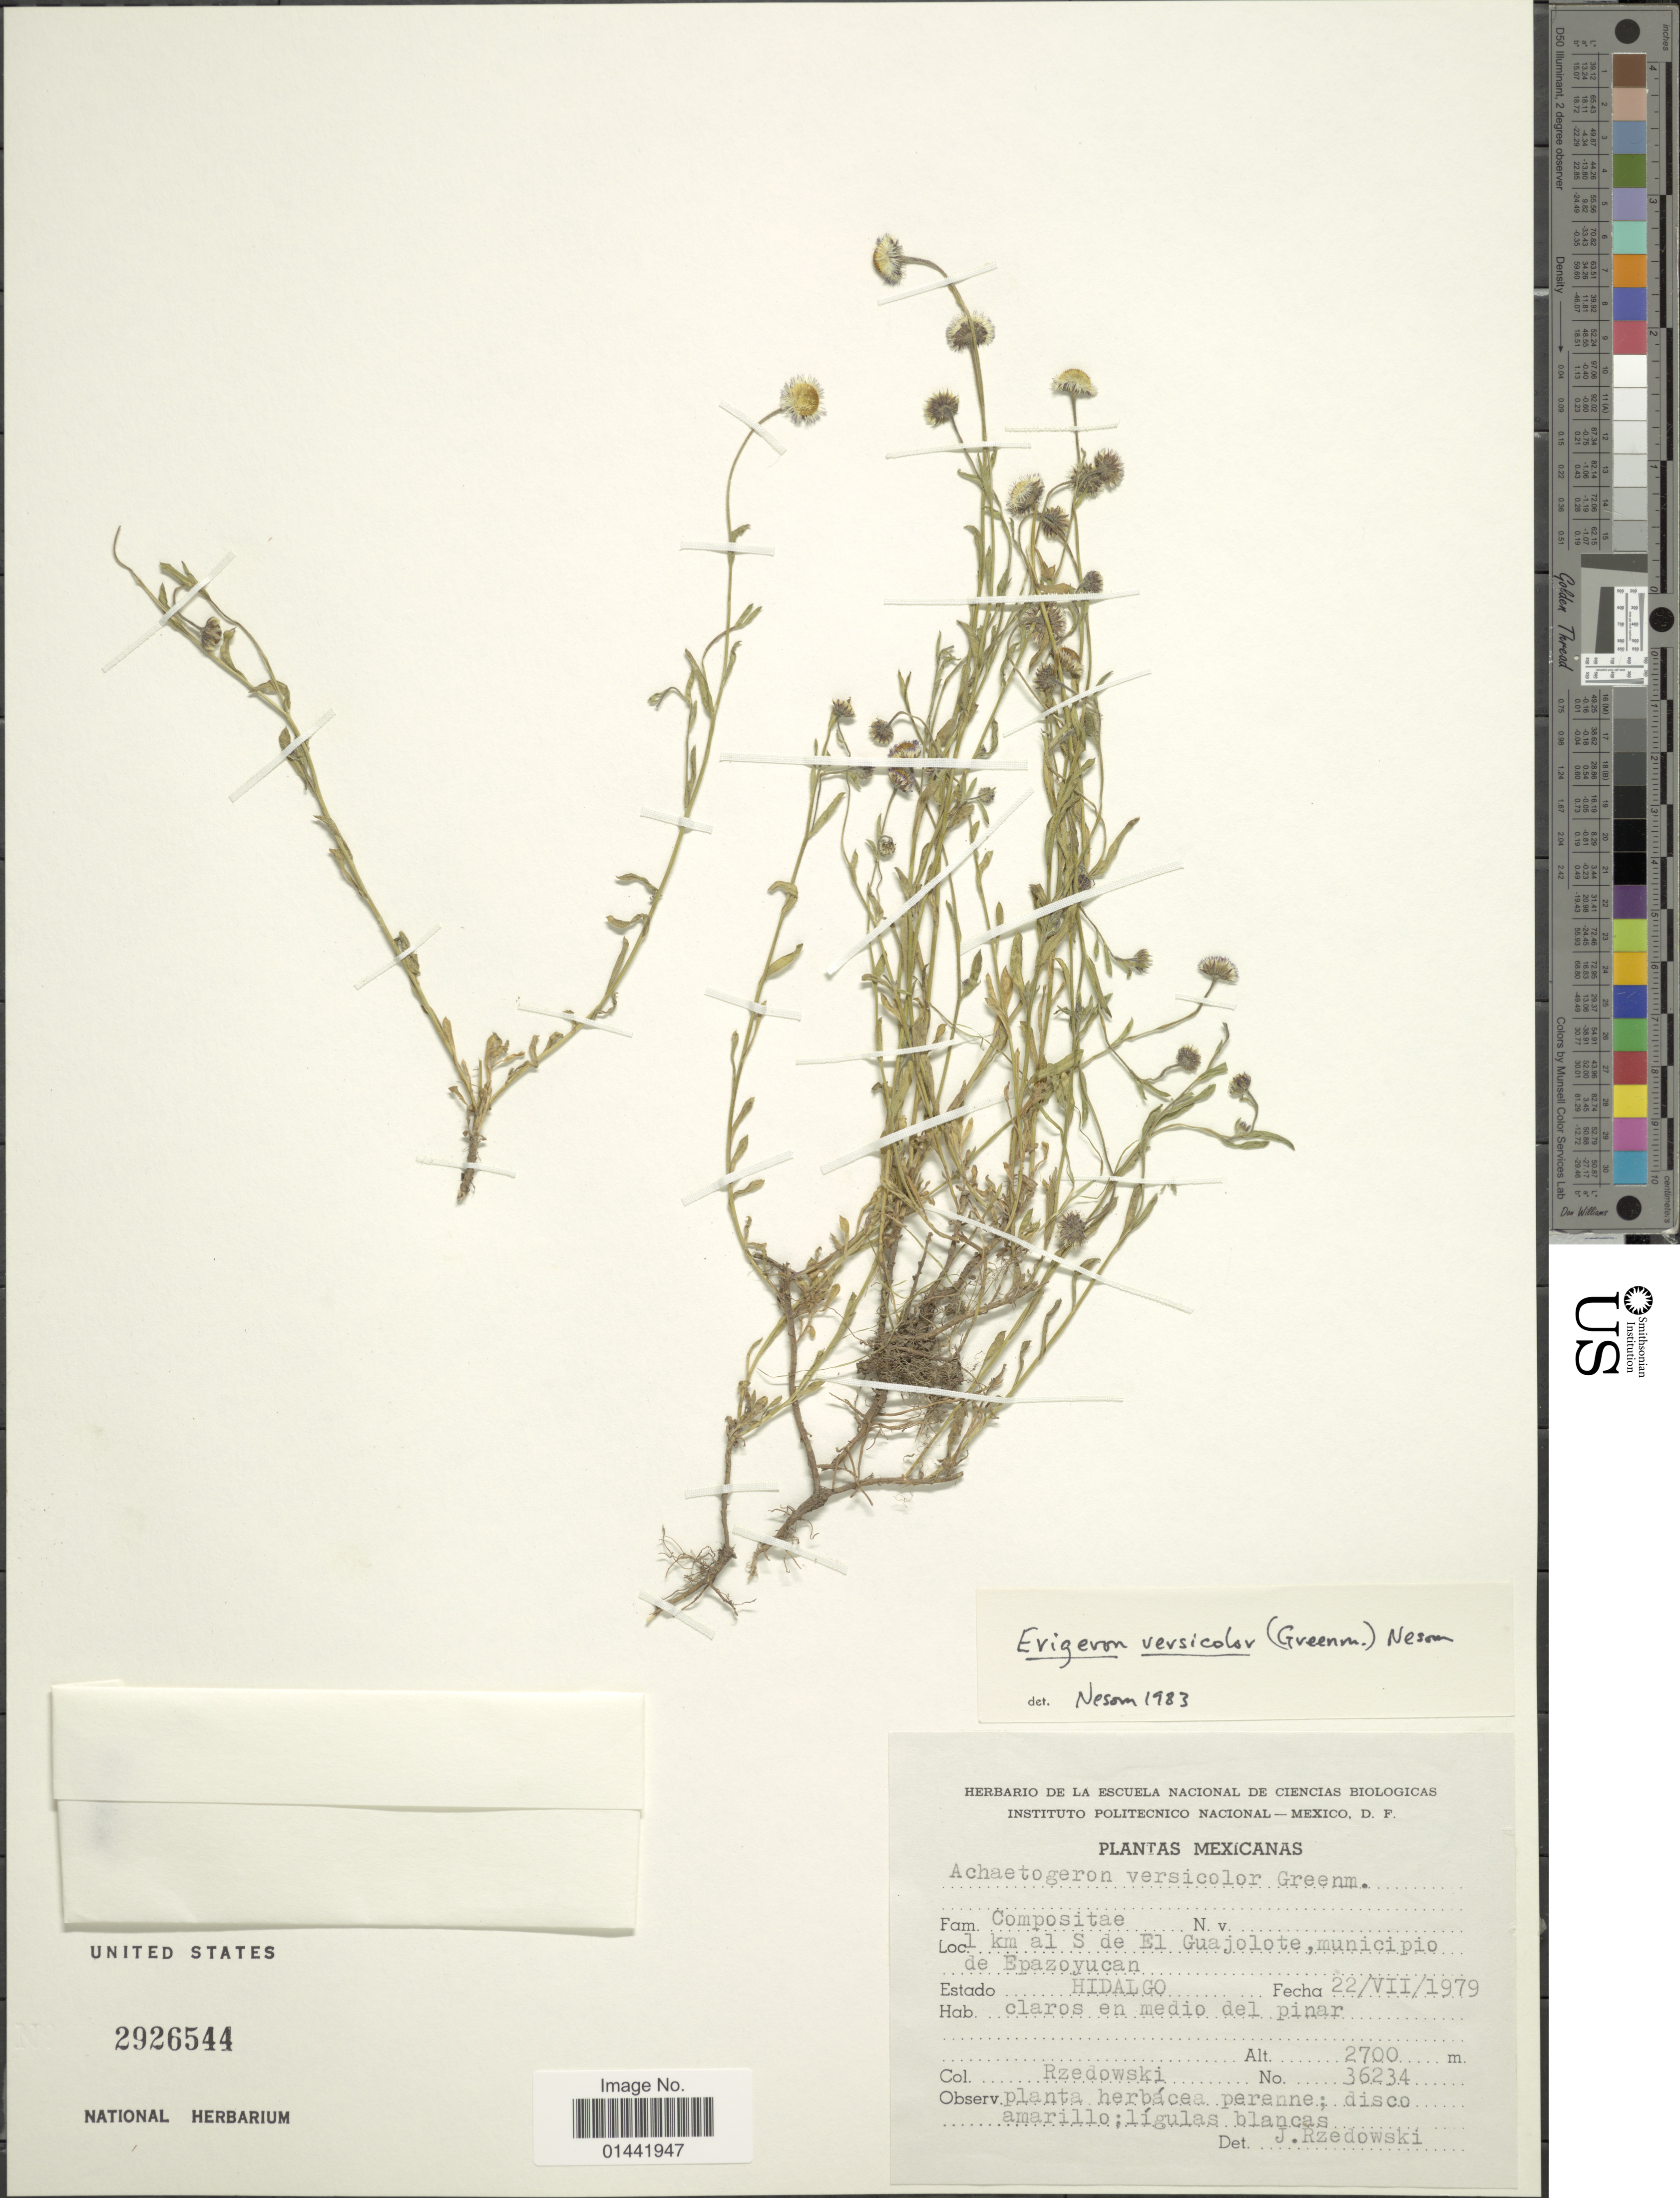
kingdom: Plantae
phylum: Tracheophyta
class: Magnoliopsida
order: Asterales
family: Asteraceae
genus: Erigeron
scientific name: Erigeron versicolor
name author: (Greenm.) G.L. Nesom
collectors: Rzedwoski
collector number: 36234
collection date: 1979-07-22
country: Mexico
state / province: Hidalgo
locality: Km al S de El Guajoto, municipio de Epazoyucan, claros en medio en pinar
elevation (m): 2700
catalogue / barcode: US 2926544